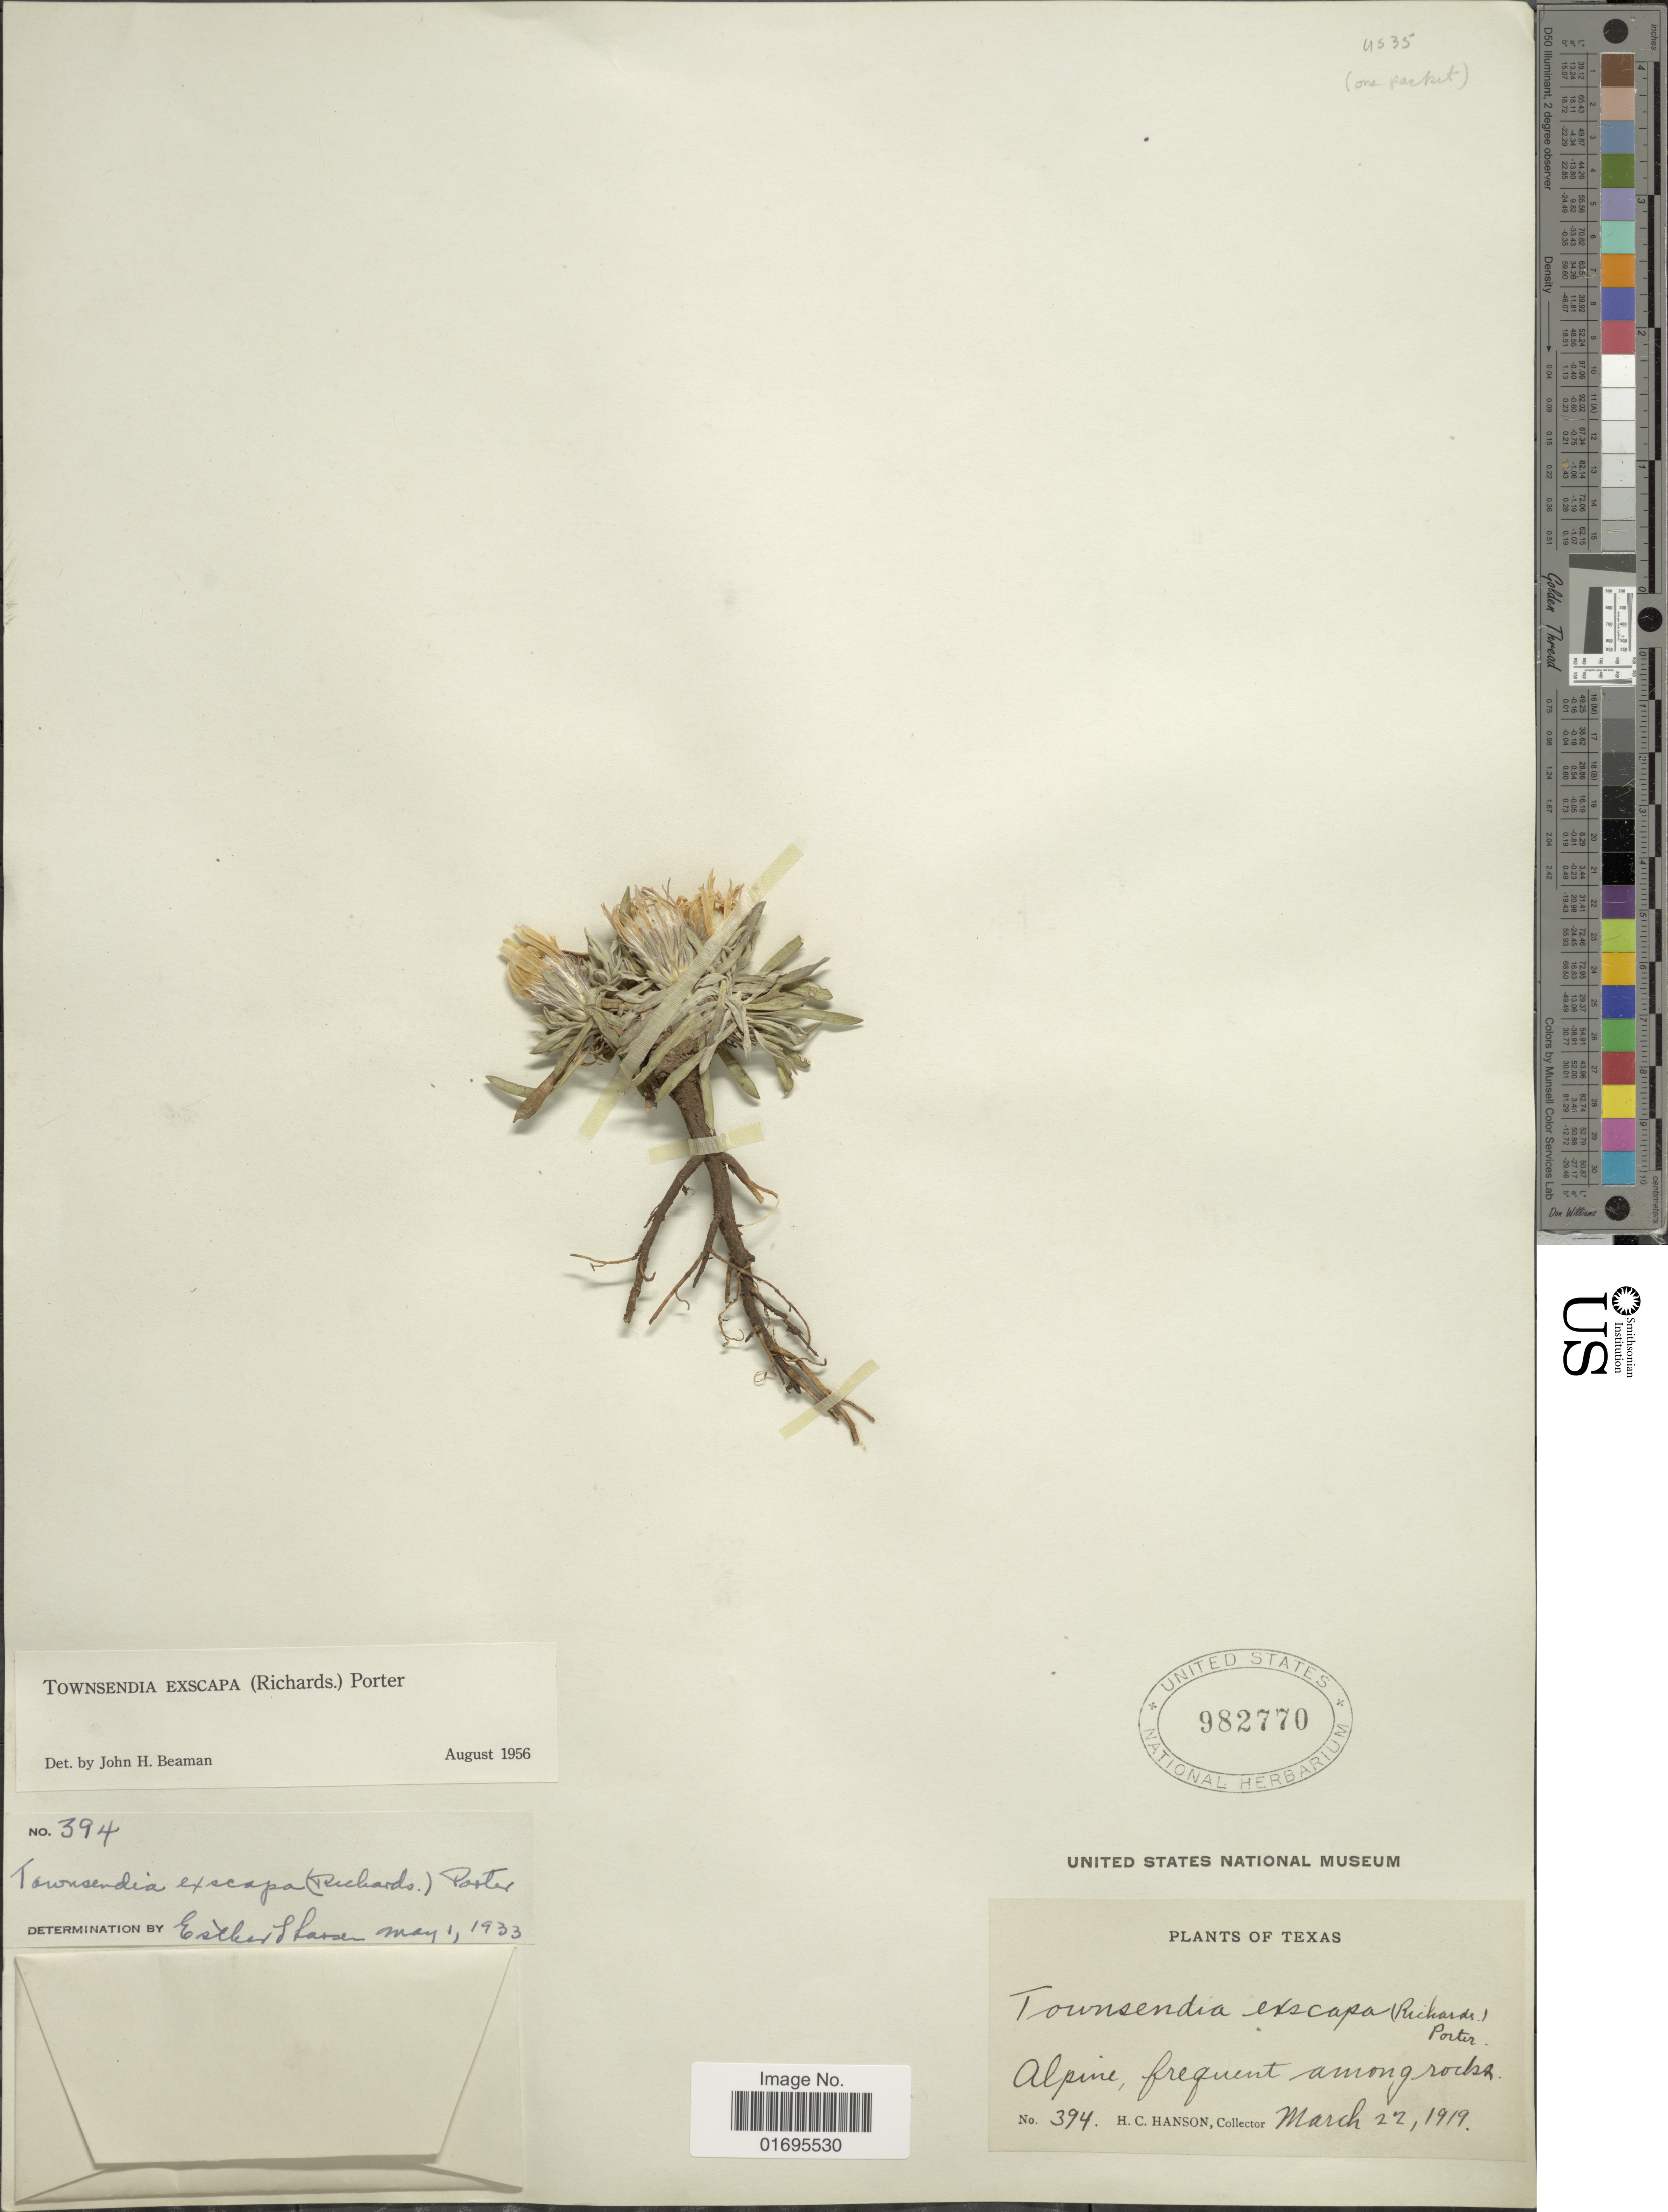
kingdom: Plantae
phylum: Tracheophyta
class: Magnoliopsida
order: Asterales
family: Asteraceae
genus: Townsendia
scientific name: Townsendia exscapa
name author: (Richardson) Porter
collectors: H. Hanson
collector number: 394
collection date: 1919-03-22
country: United States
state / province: Texas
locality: Alpine, frequent among rocks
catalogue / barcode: US 982770